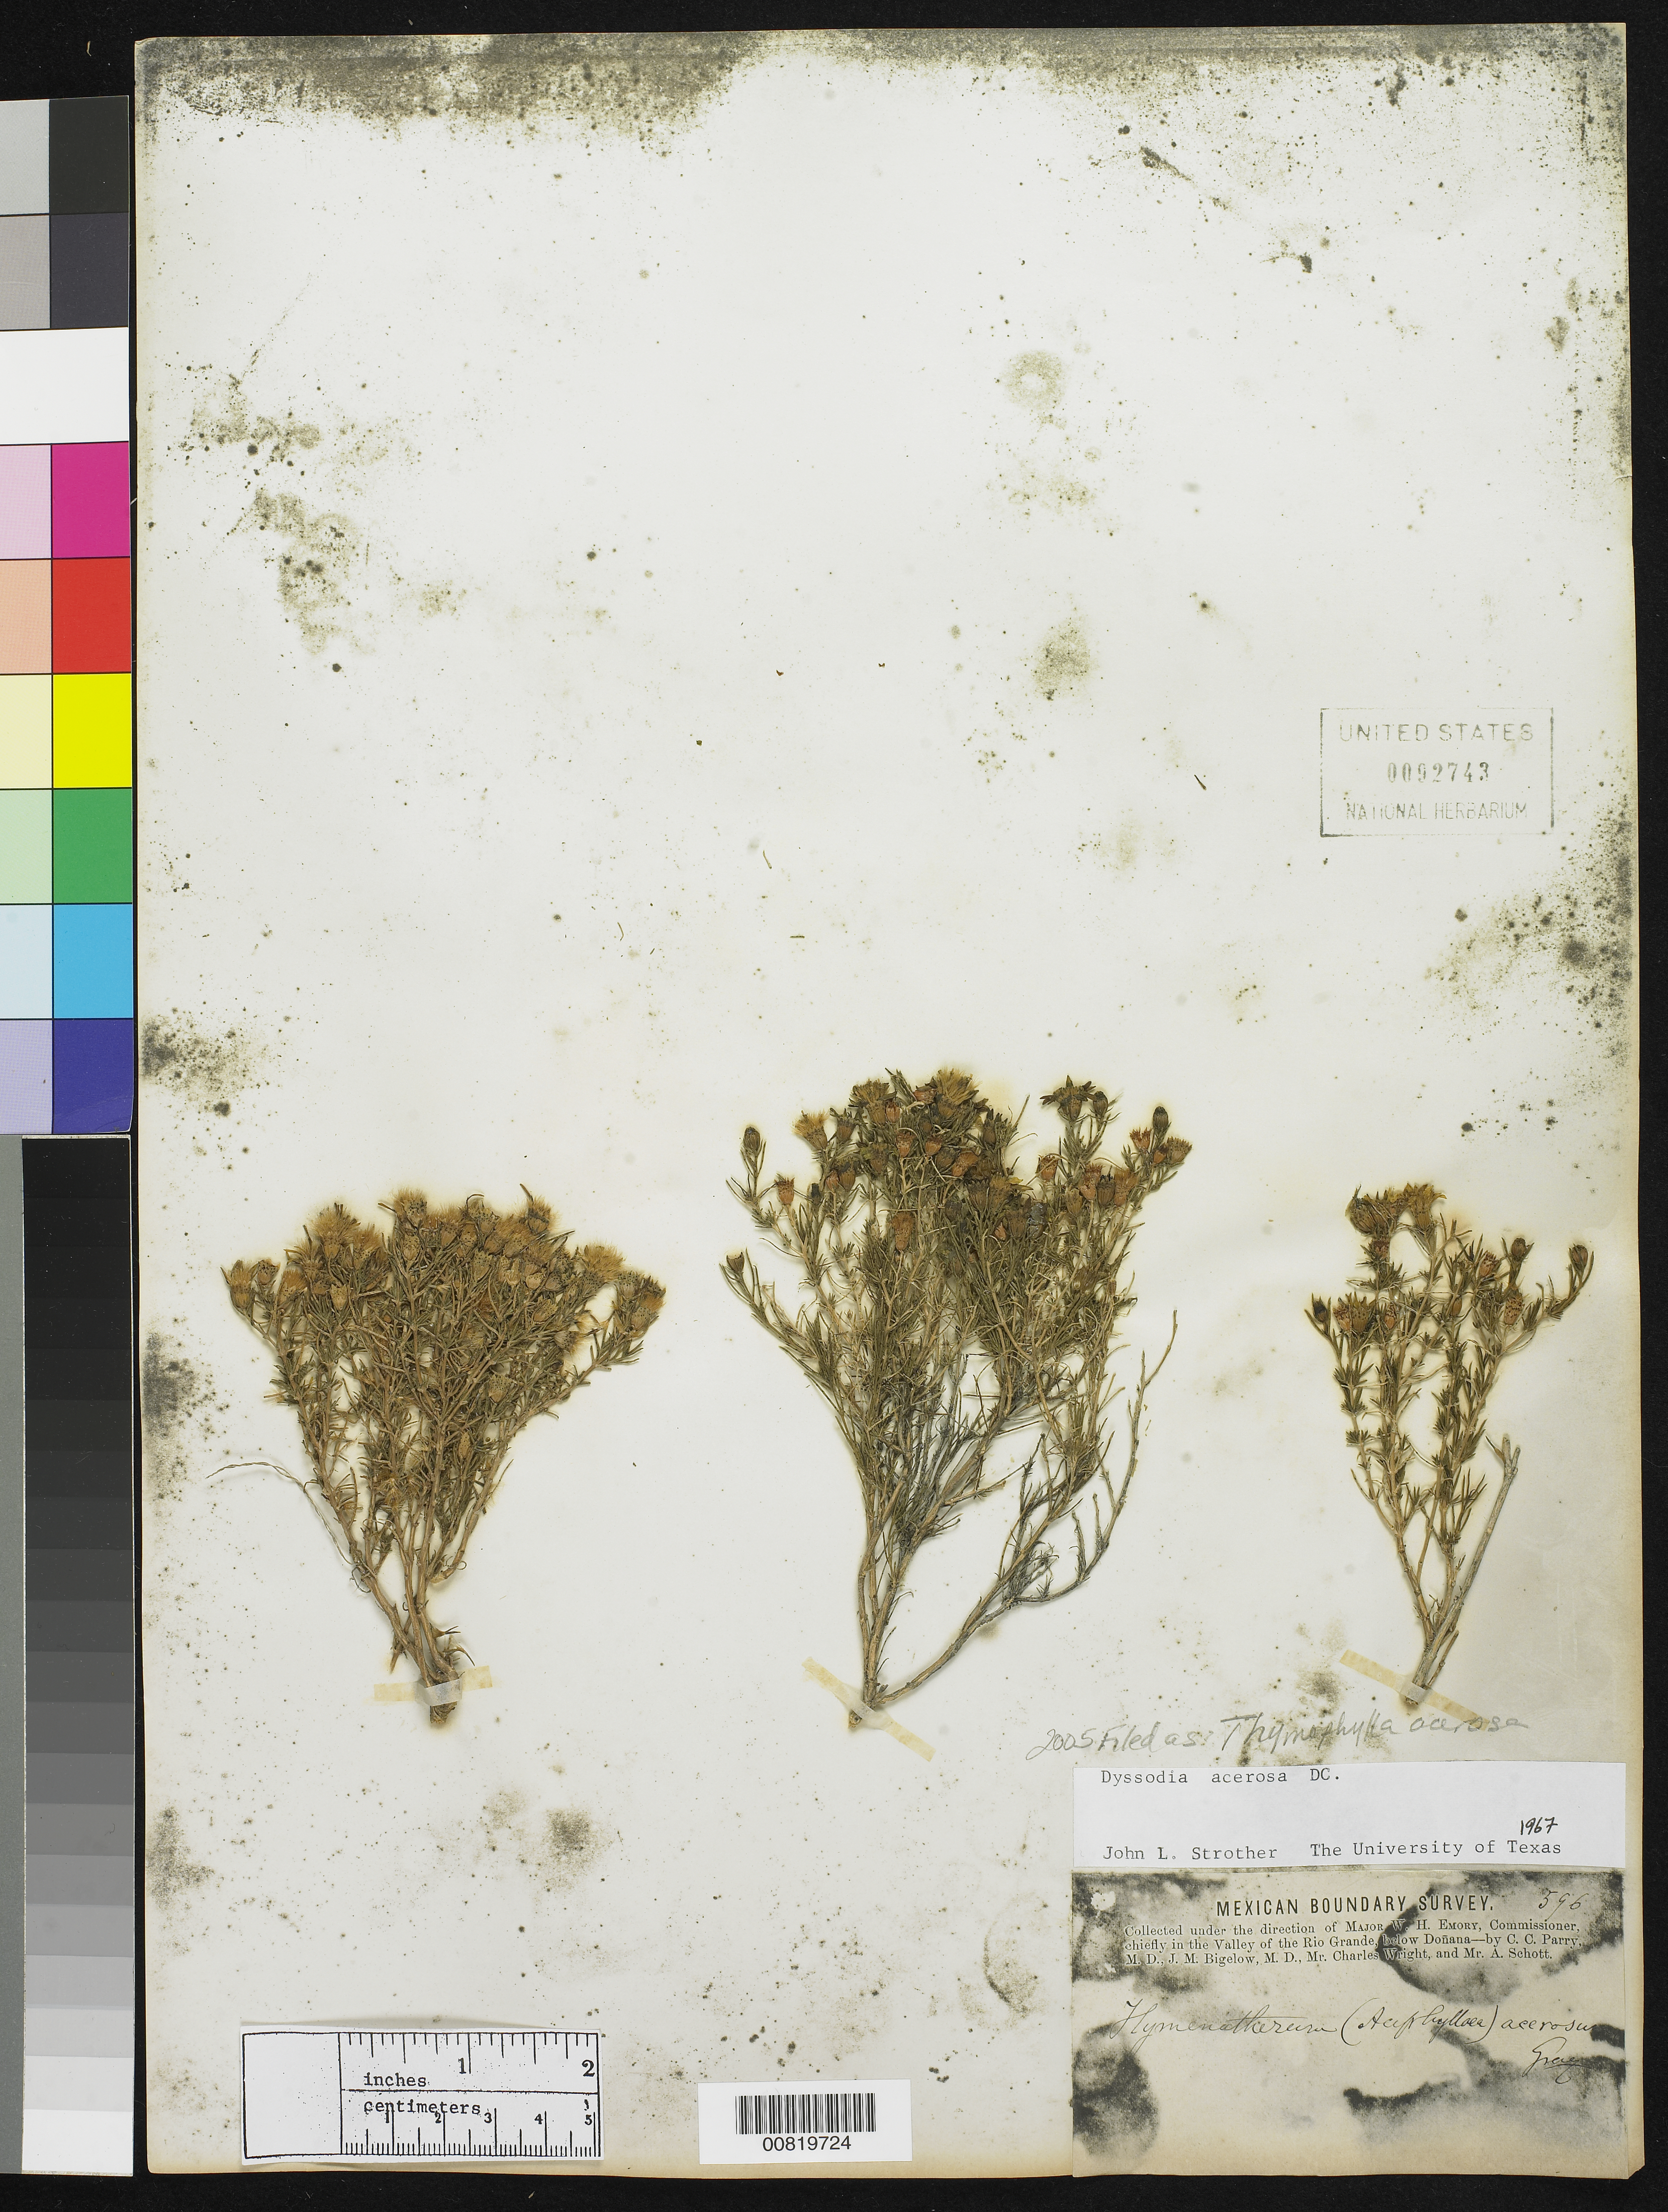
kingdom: Plantae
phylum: Tracheophyta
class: Magnoliopsida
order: Asterales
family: Asteraceae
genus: Thymophylla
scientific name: Thymophylla acerosa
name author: (DC.) Strother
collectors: C. C. Parry, J. M. Bigelow, C. Wright & A. C. V. Schott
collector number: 596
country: United States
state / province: New Mexico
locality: Valley of the Rio Grande, below Doñana, New Mexico.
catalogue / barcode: US 92743